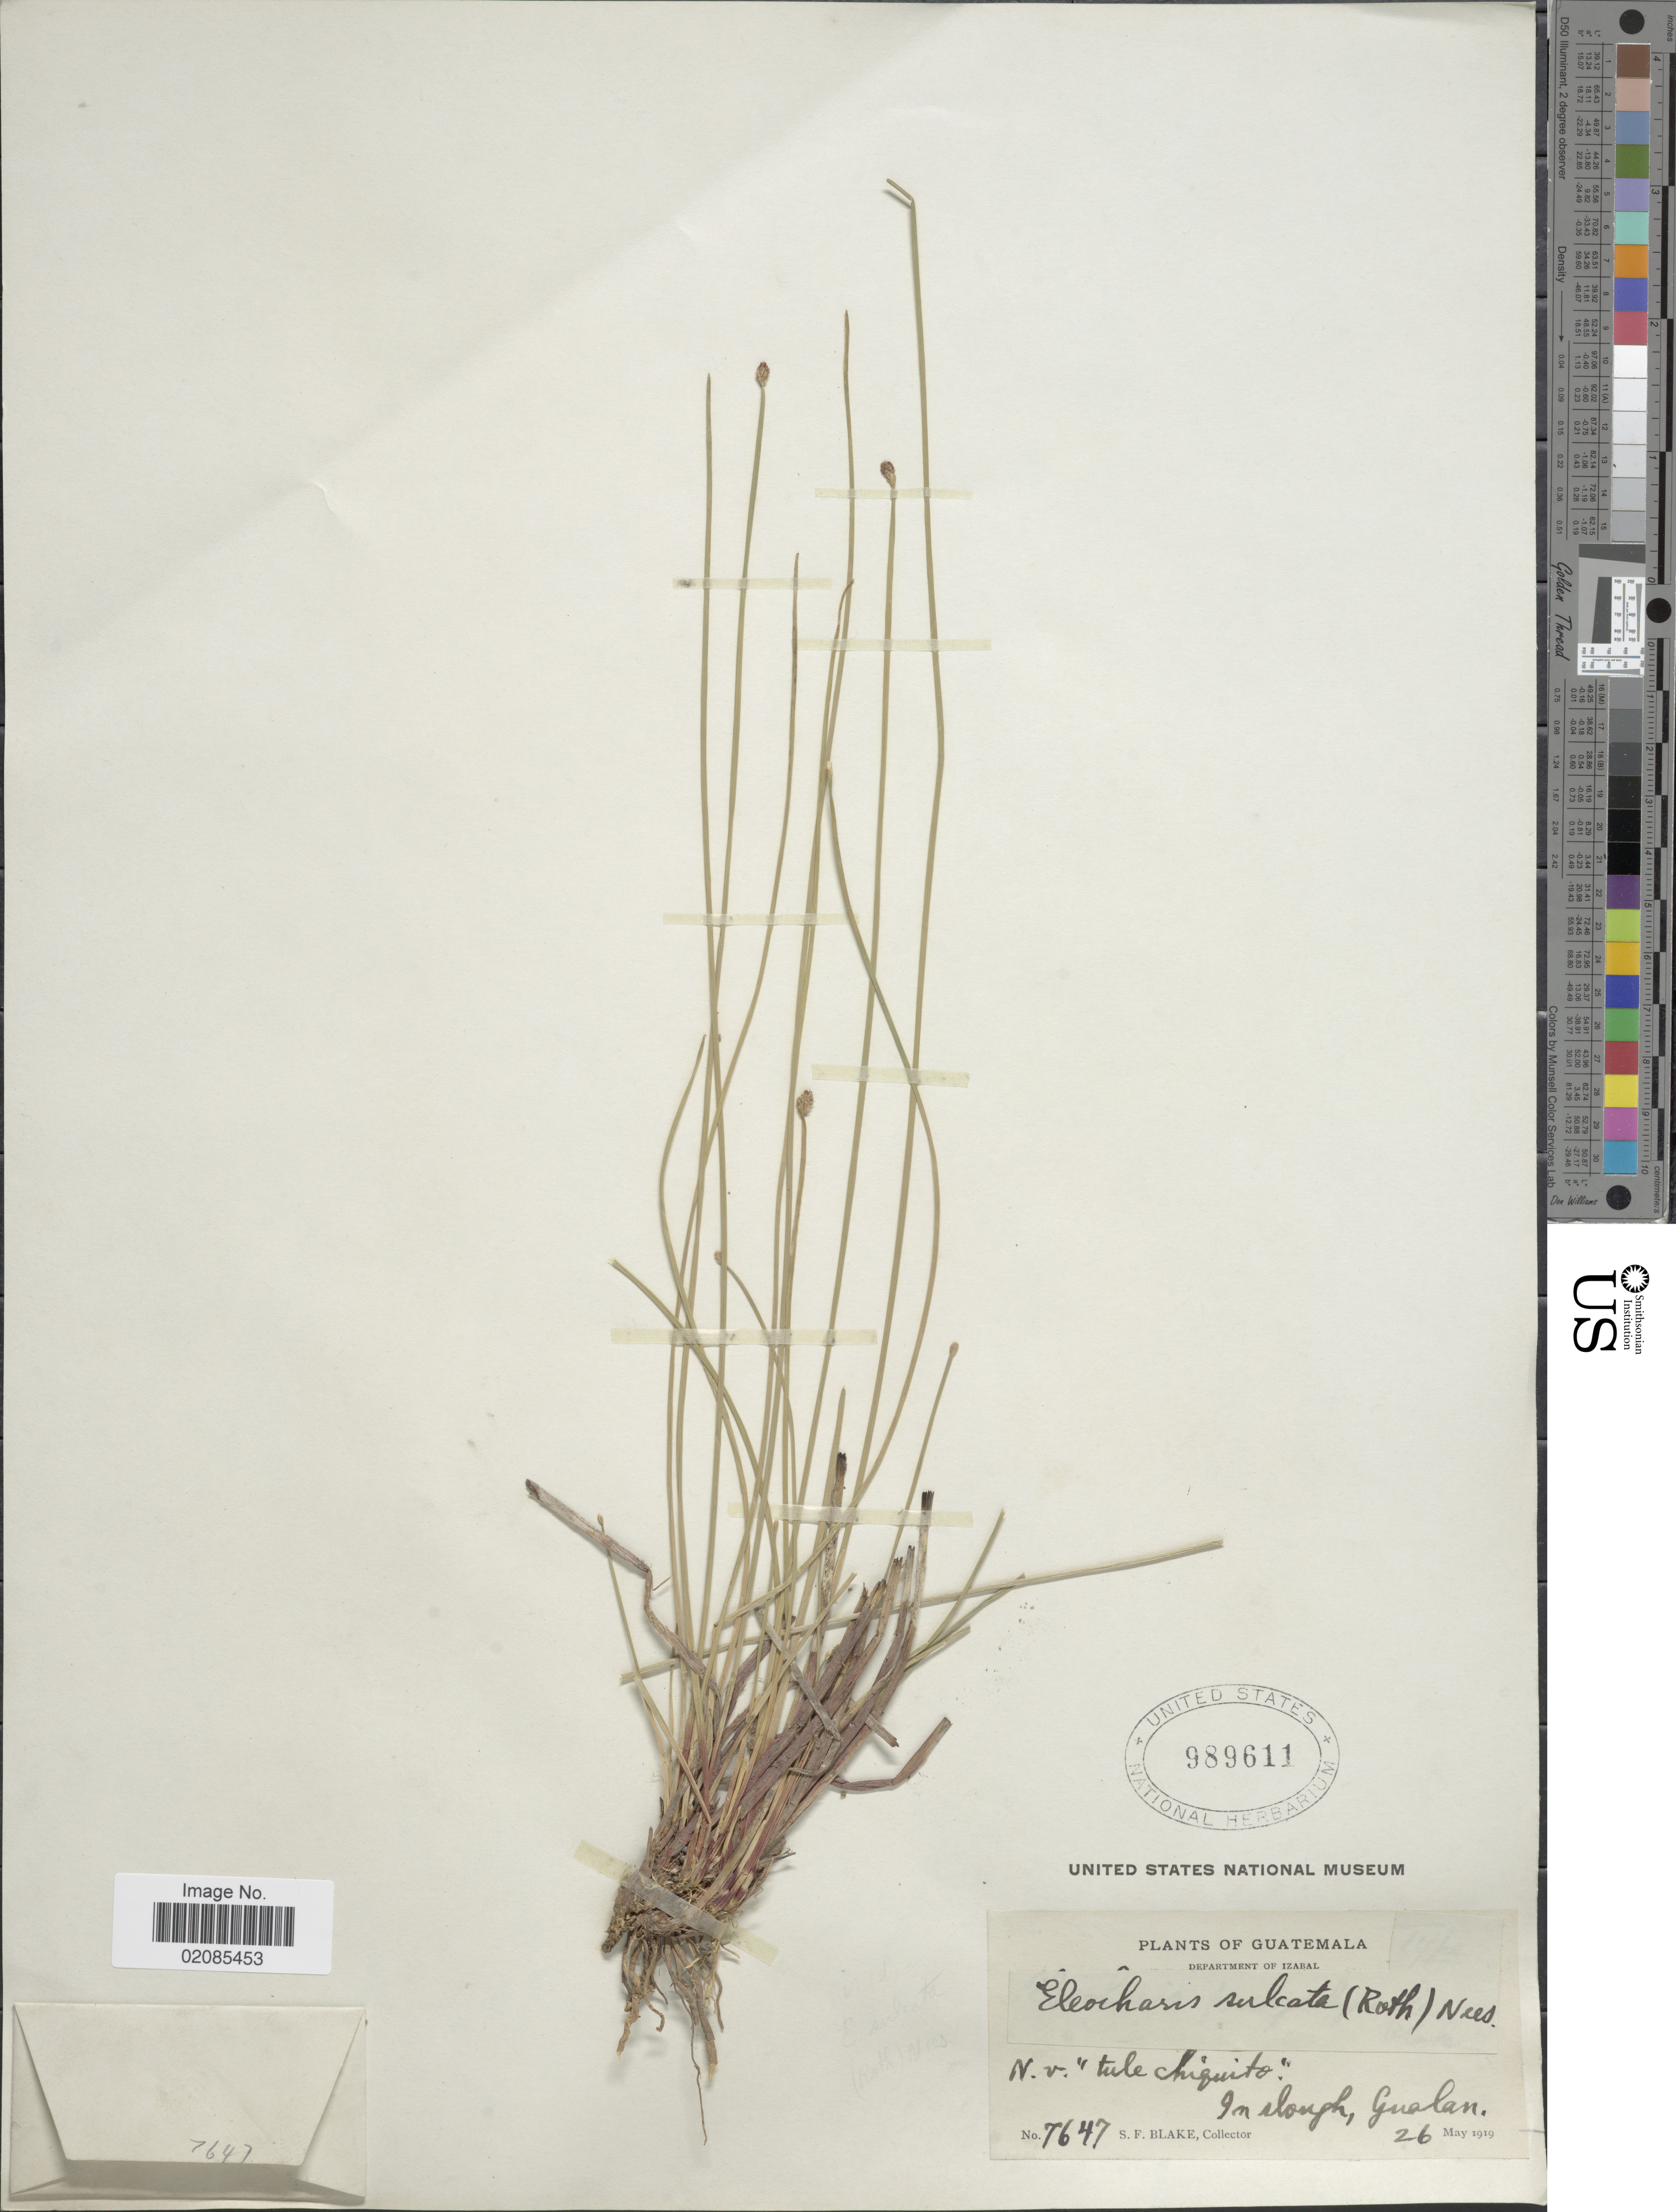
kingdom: Plantae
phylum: Tracheophyta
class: Liliopsida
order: Poales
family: Cyperaceae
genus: Eleocharis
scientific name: Eleocharis filiculmis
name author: Kunth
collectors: S. Blake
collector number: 7647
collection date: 1919-05-26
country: Guatemala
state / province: Izabal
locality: N.v. "tule chiquito.", in slough, Gualan.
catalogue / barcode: US 989611